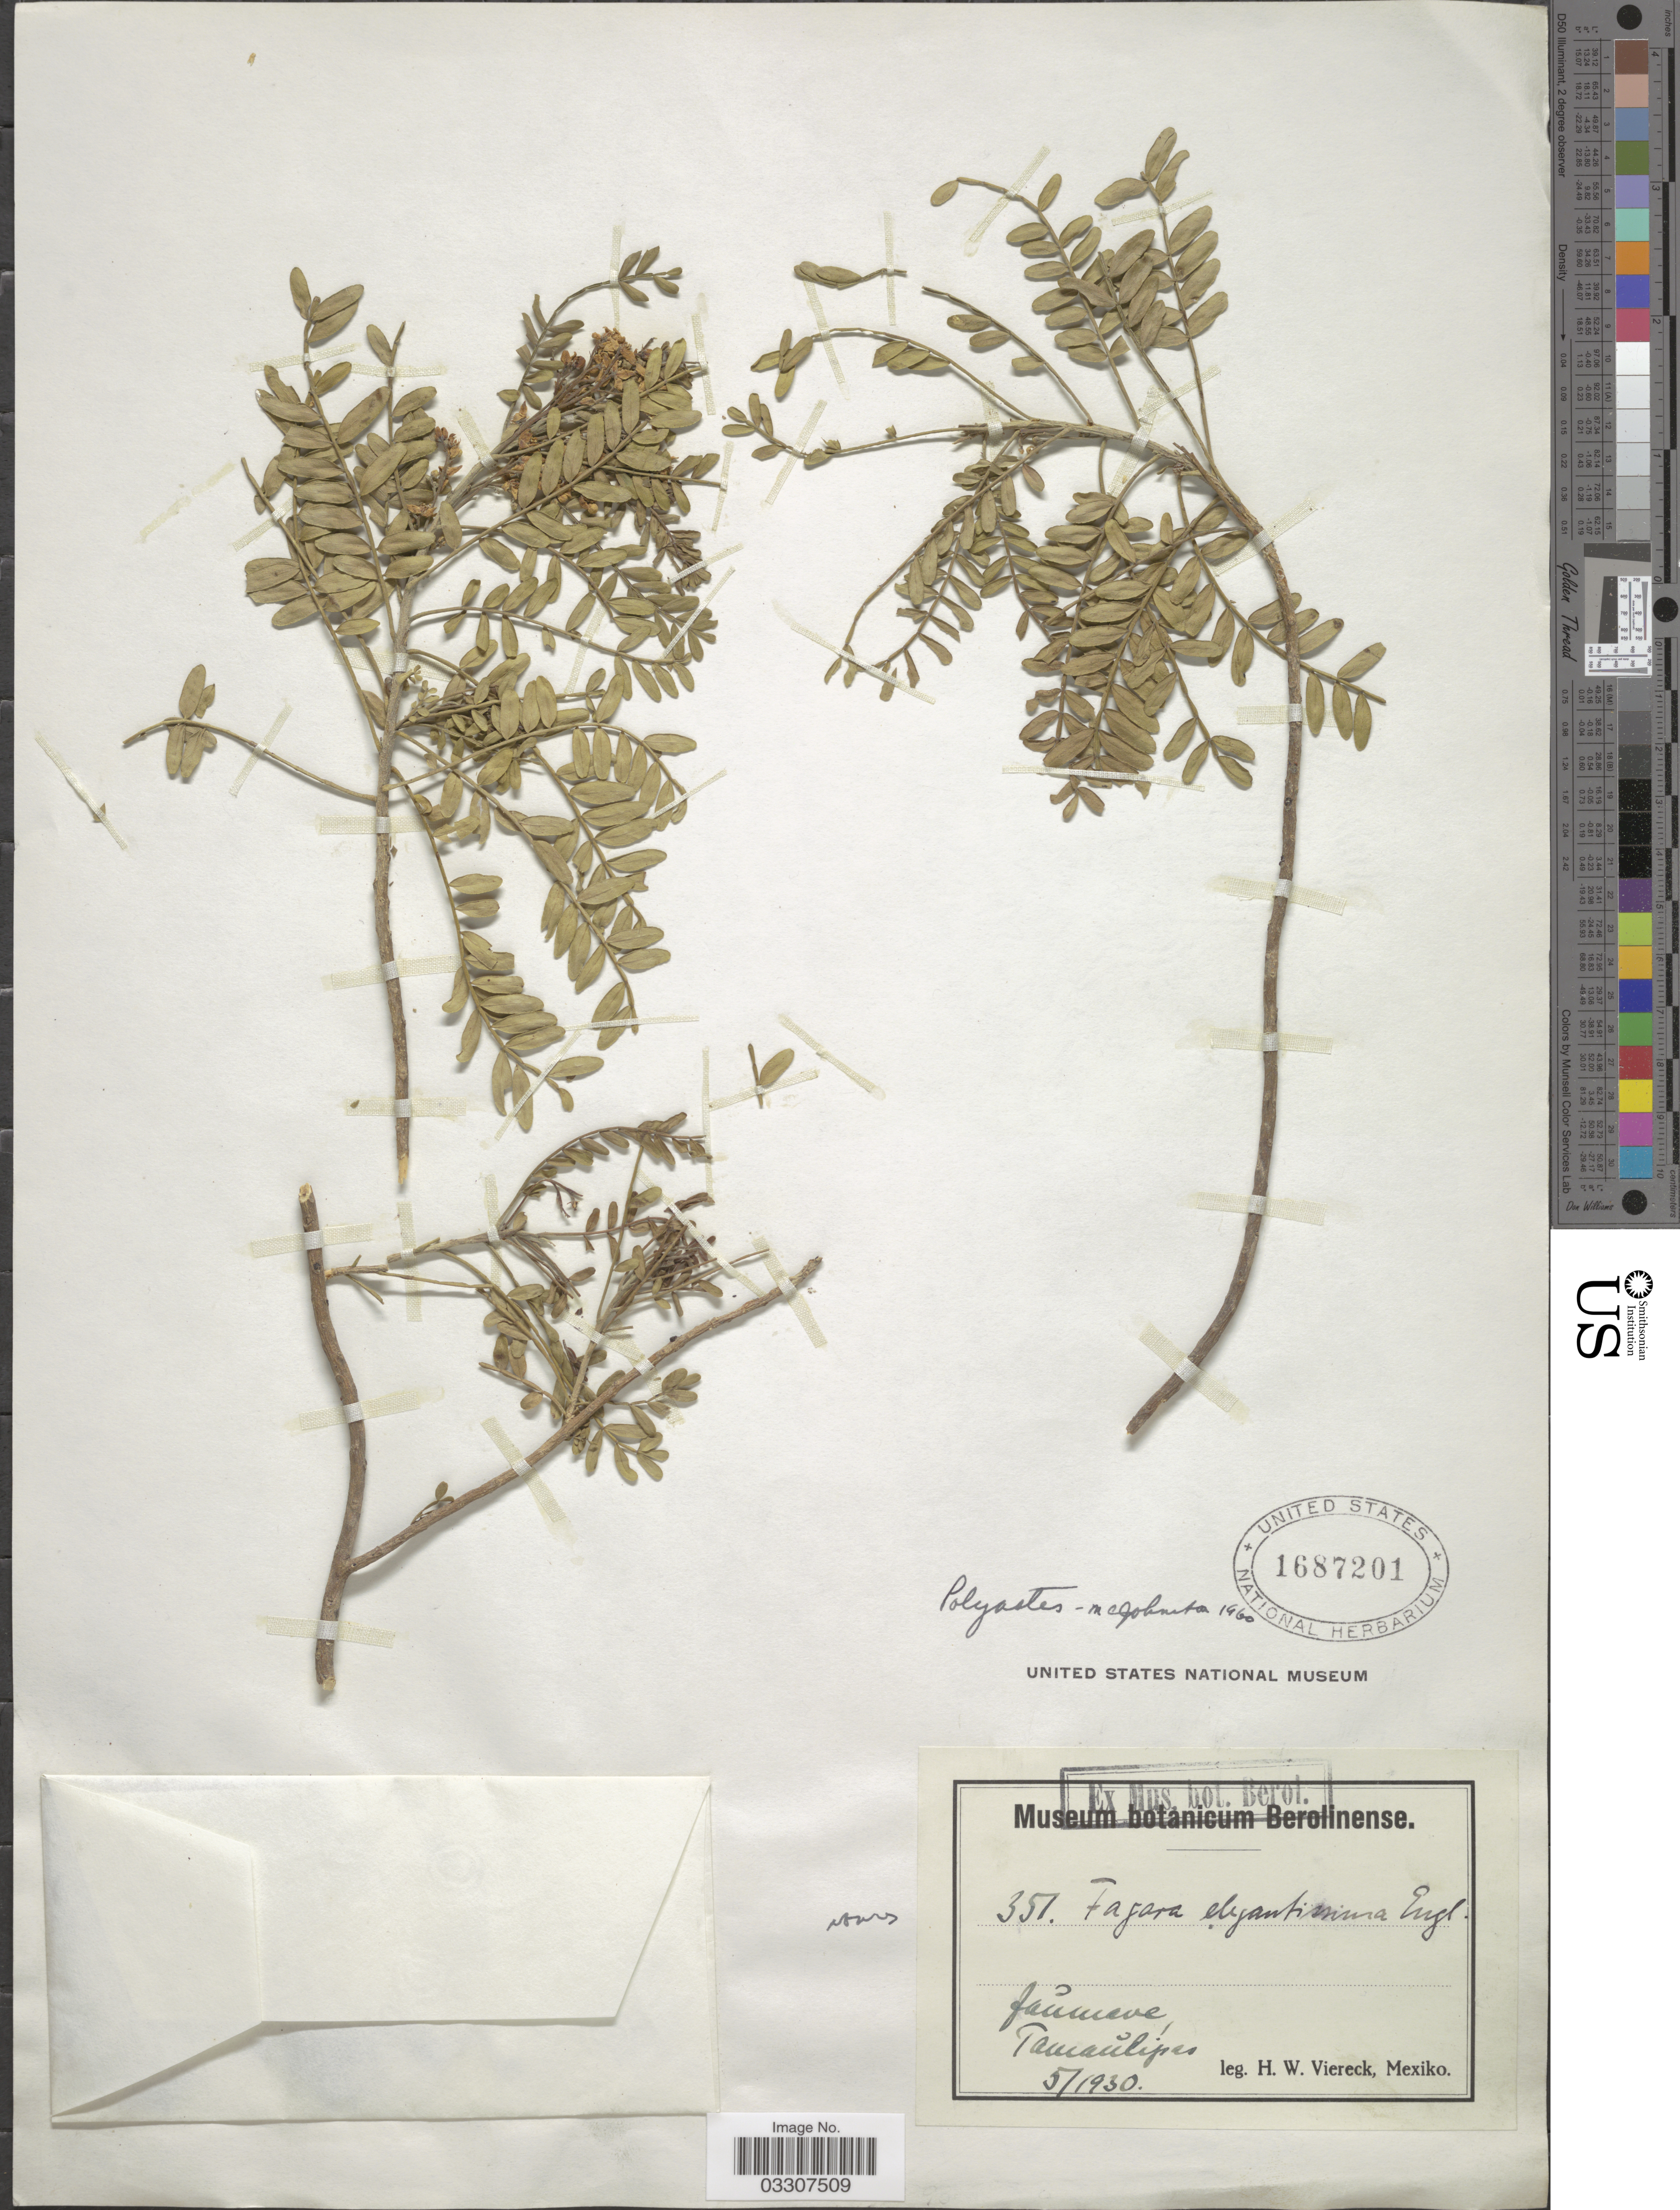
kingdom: Plantae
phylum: Tracheophyta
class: Magnoliopsida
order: Sapindales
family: Rutaceae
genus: Polyaster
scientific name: Polyaster sp.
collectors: H. W. Viereck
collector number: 351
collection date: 1930-05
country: Mexico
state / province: Tamaulipas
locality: Jaumave.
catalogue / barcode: US 1687201